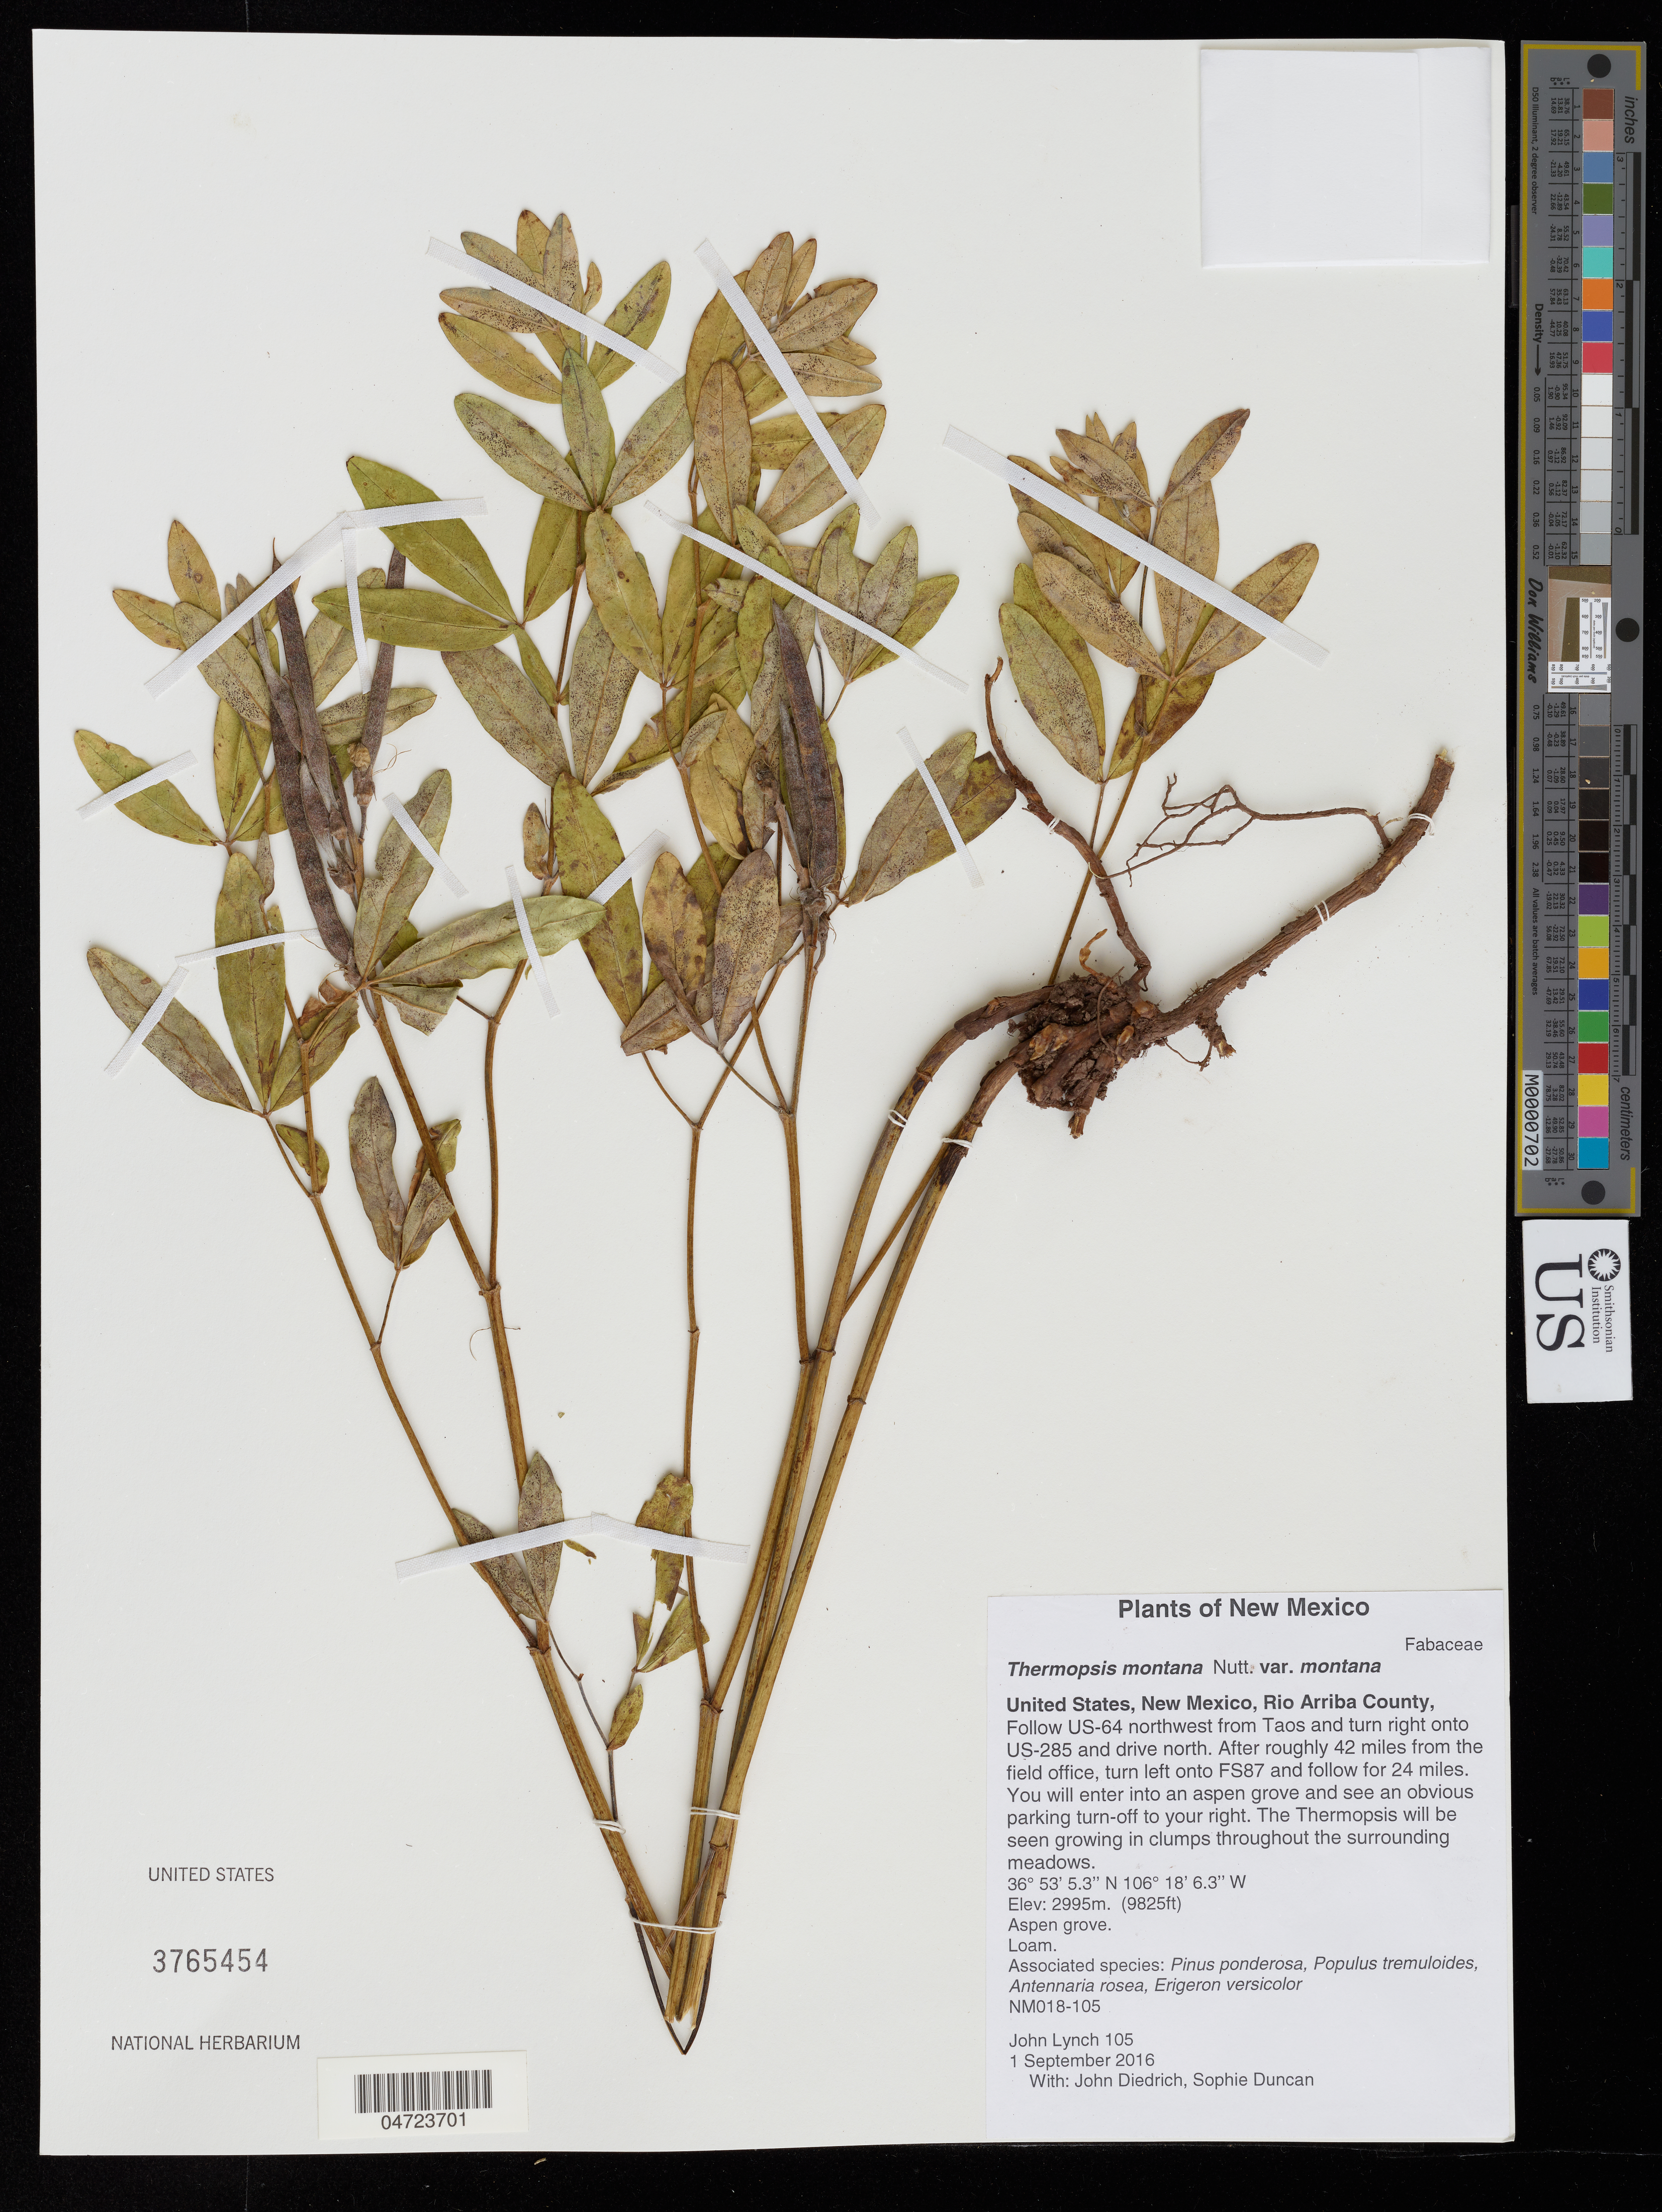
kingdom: Plantae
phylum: Tracheophyta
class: Magnoliopsida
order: Fabales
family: Fabaceae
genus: Thermopsis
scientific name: Thermopsis montana var. montana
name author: Nutt.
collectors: J. Lynch, J. Diedrich & S. Duncan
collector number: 105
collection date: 2016-09-01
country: United States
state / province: New Mexico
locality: Rio Arriba County, Follow US-64 northwest from Taos and turn right onto US-285 and drive north. After roughly 42 miles from the field office, turn left onto FS87 and follow for 24 miles. You will enter into an aspen grove and see an obvious parking turn-off to your right.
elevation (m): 2995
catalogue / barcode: US 3765454